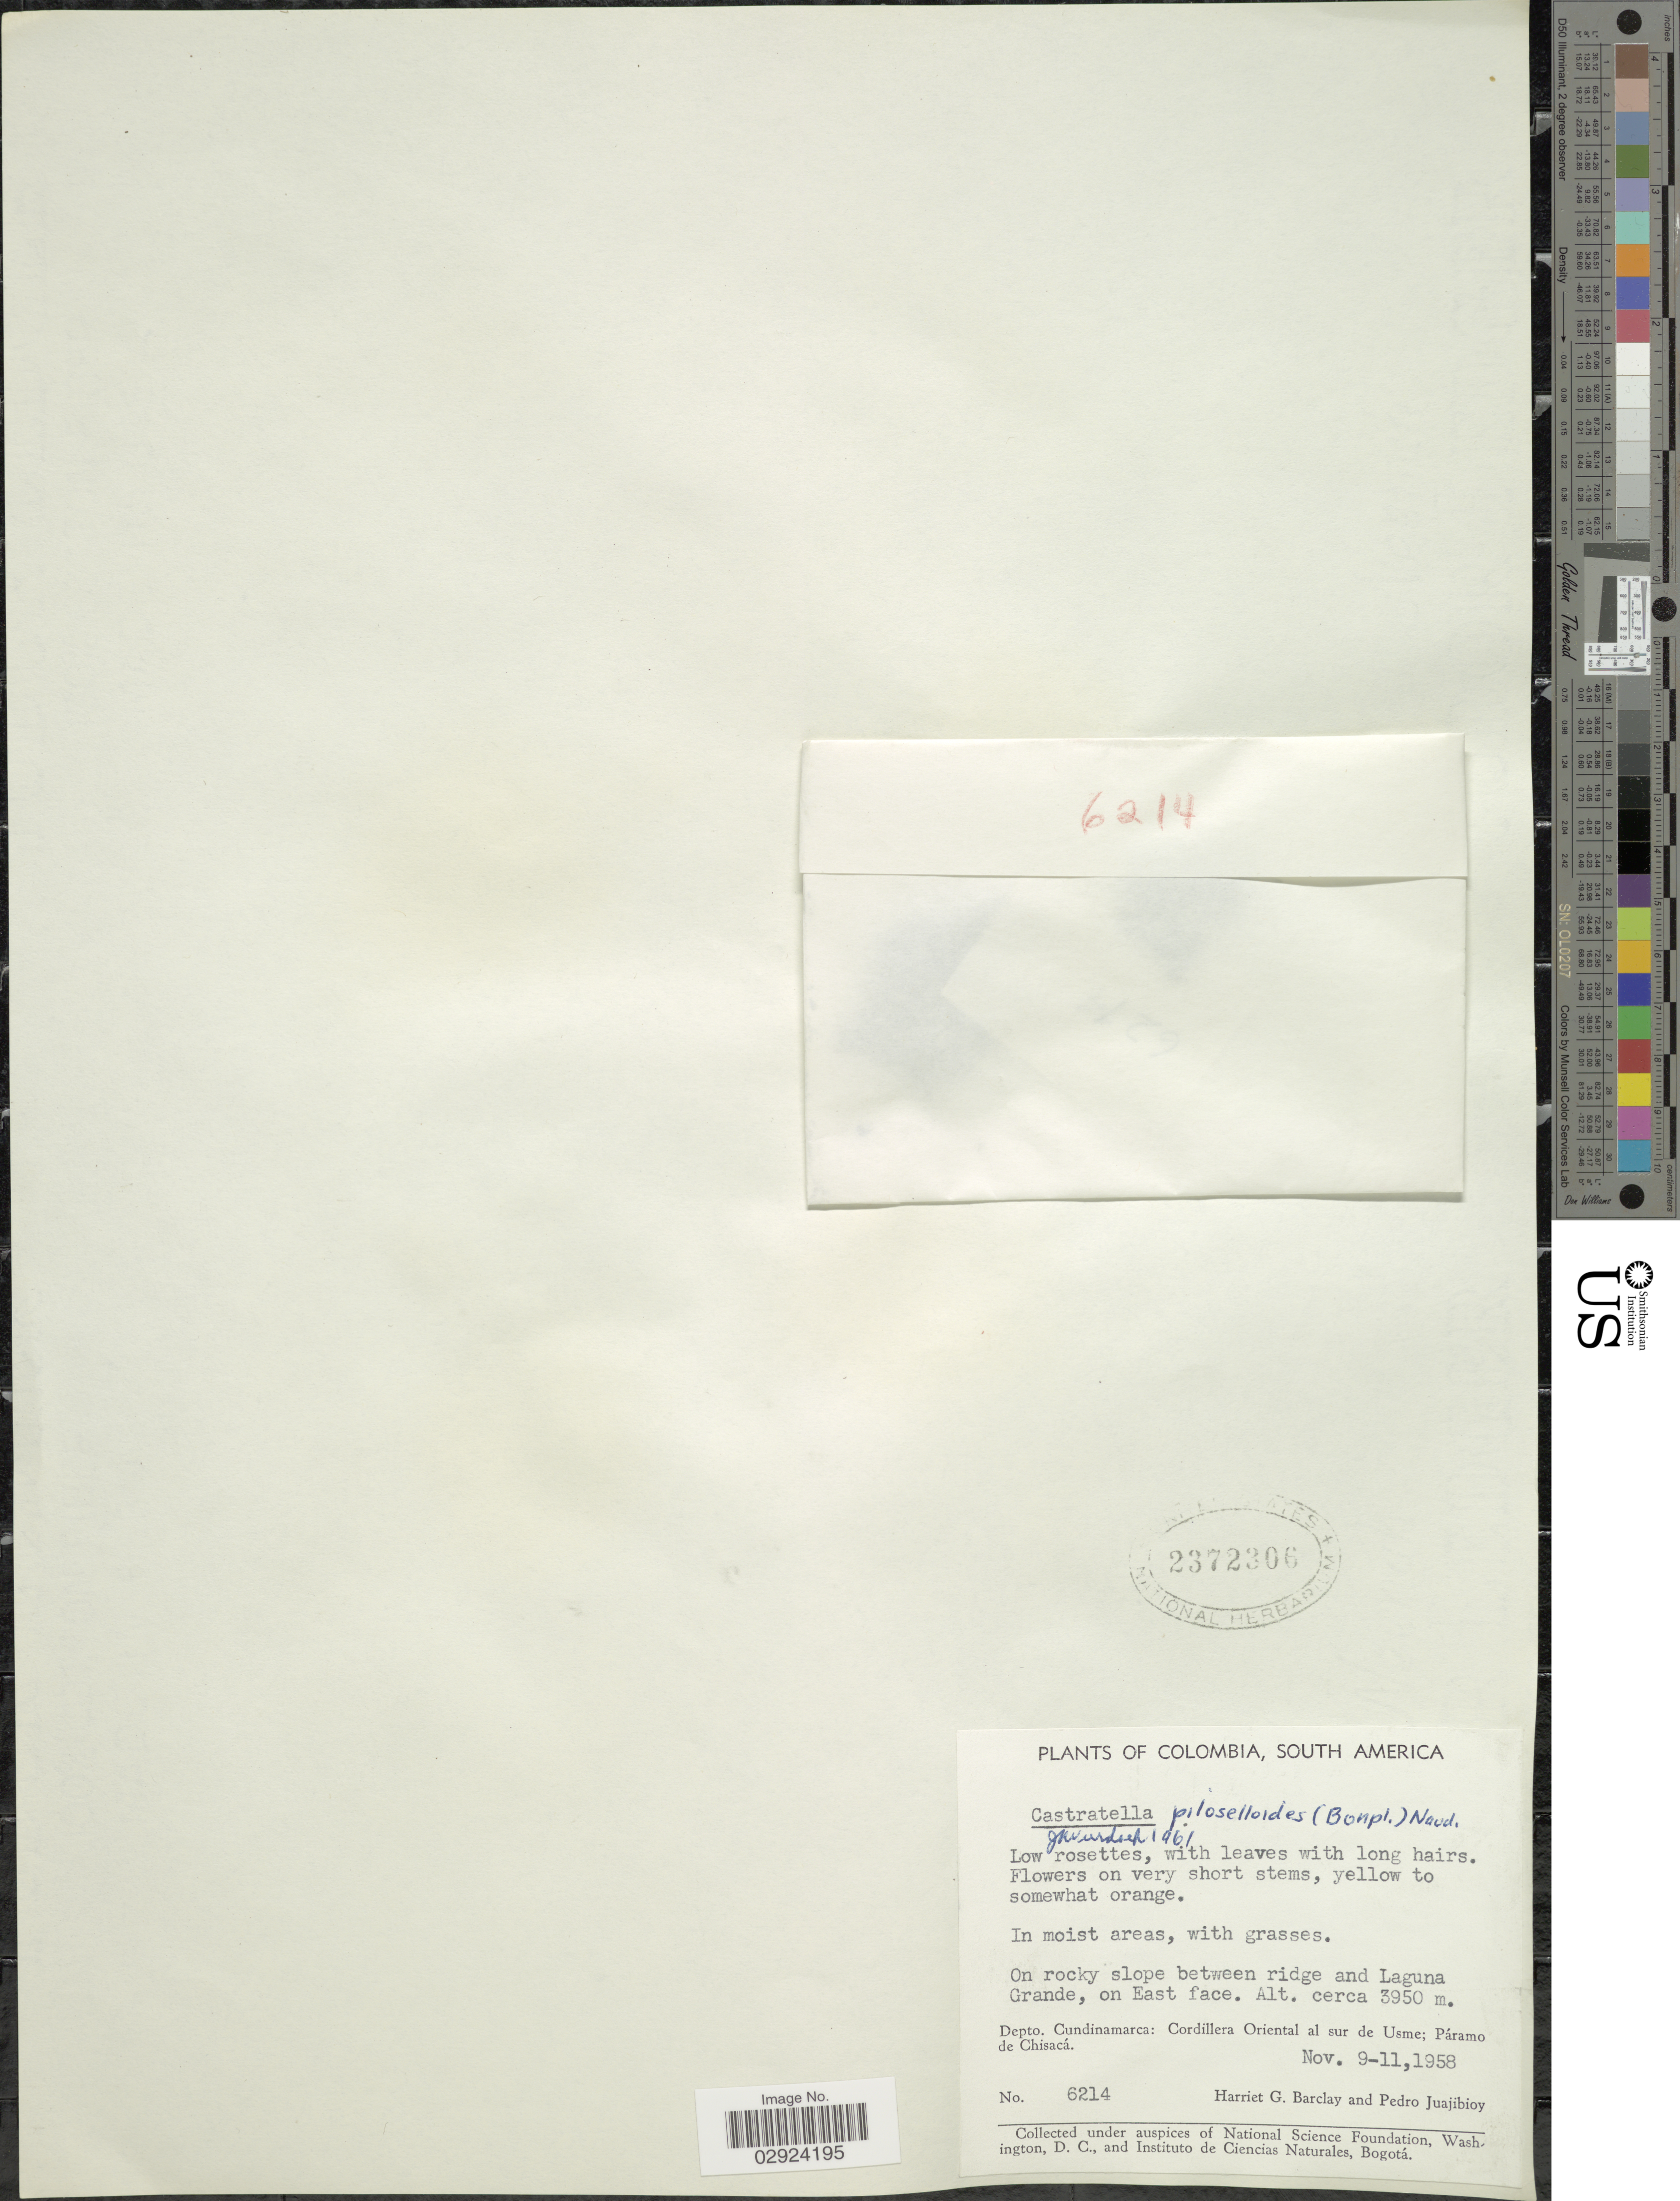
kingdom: Plantae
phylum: Tracheophyta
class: Magnoliopsida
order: Myrtales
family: Melastomataceae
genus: Castratella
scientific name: Castratella piloselloides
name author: (Bonpl.) Naudin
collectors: H. G. Barclay & P. Juajibioy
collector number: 6214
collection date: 1958-11-09/1958-11-11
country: Colombia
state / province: Cundinamarca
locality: Depto. Cundinamarca: Cordillera al sur de Usme: Páramo de Chisacá, On rocky slope between ridge and Laguna Grande, on East face.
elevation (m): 3950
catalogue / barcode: US 2372306